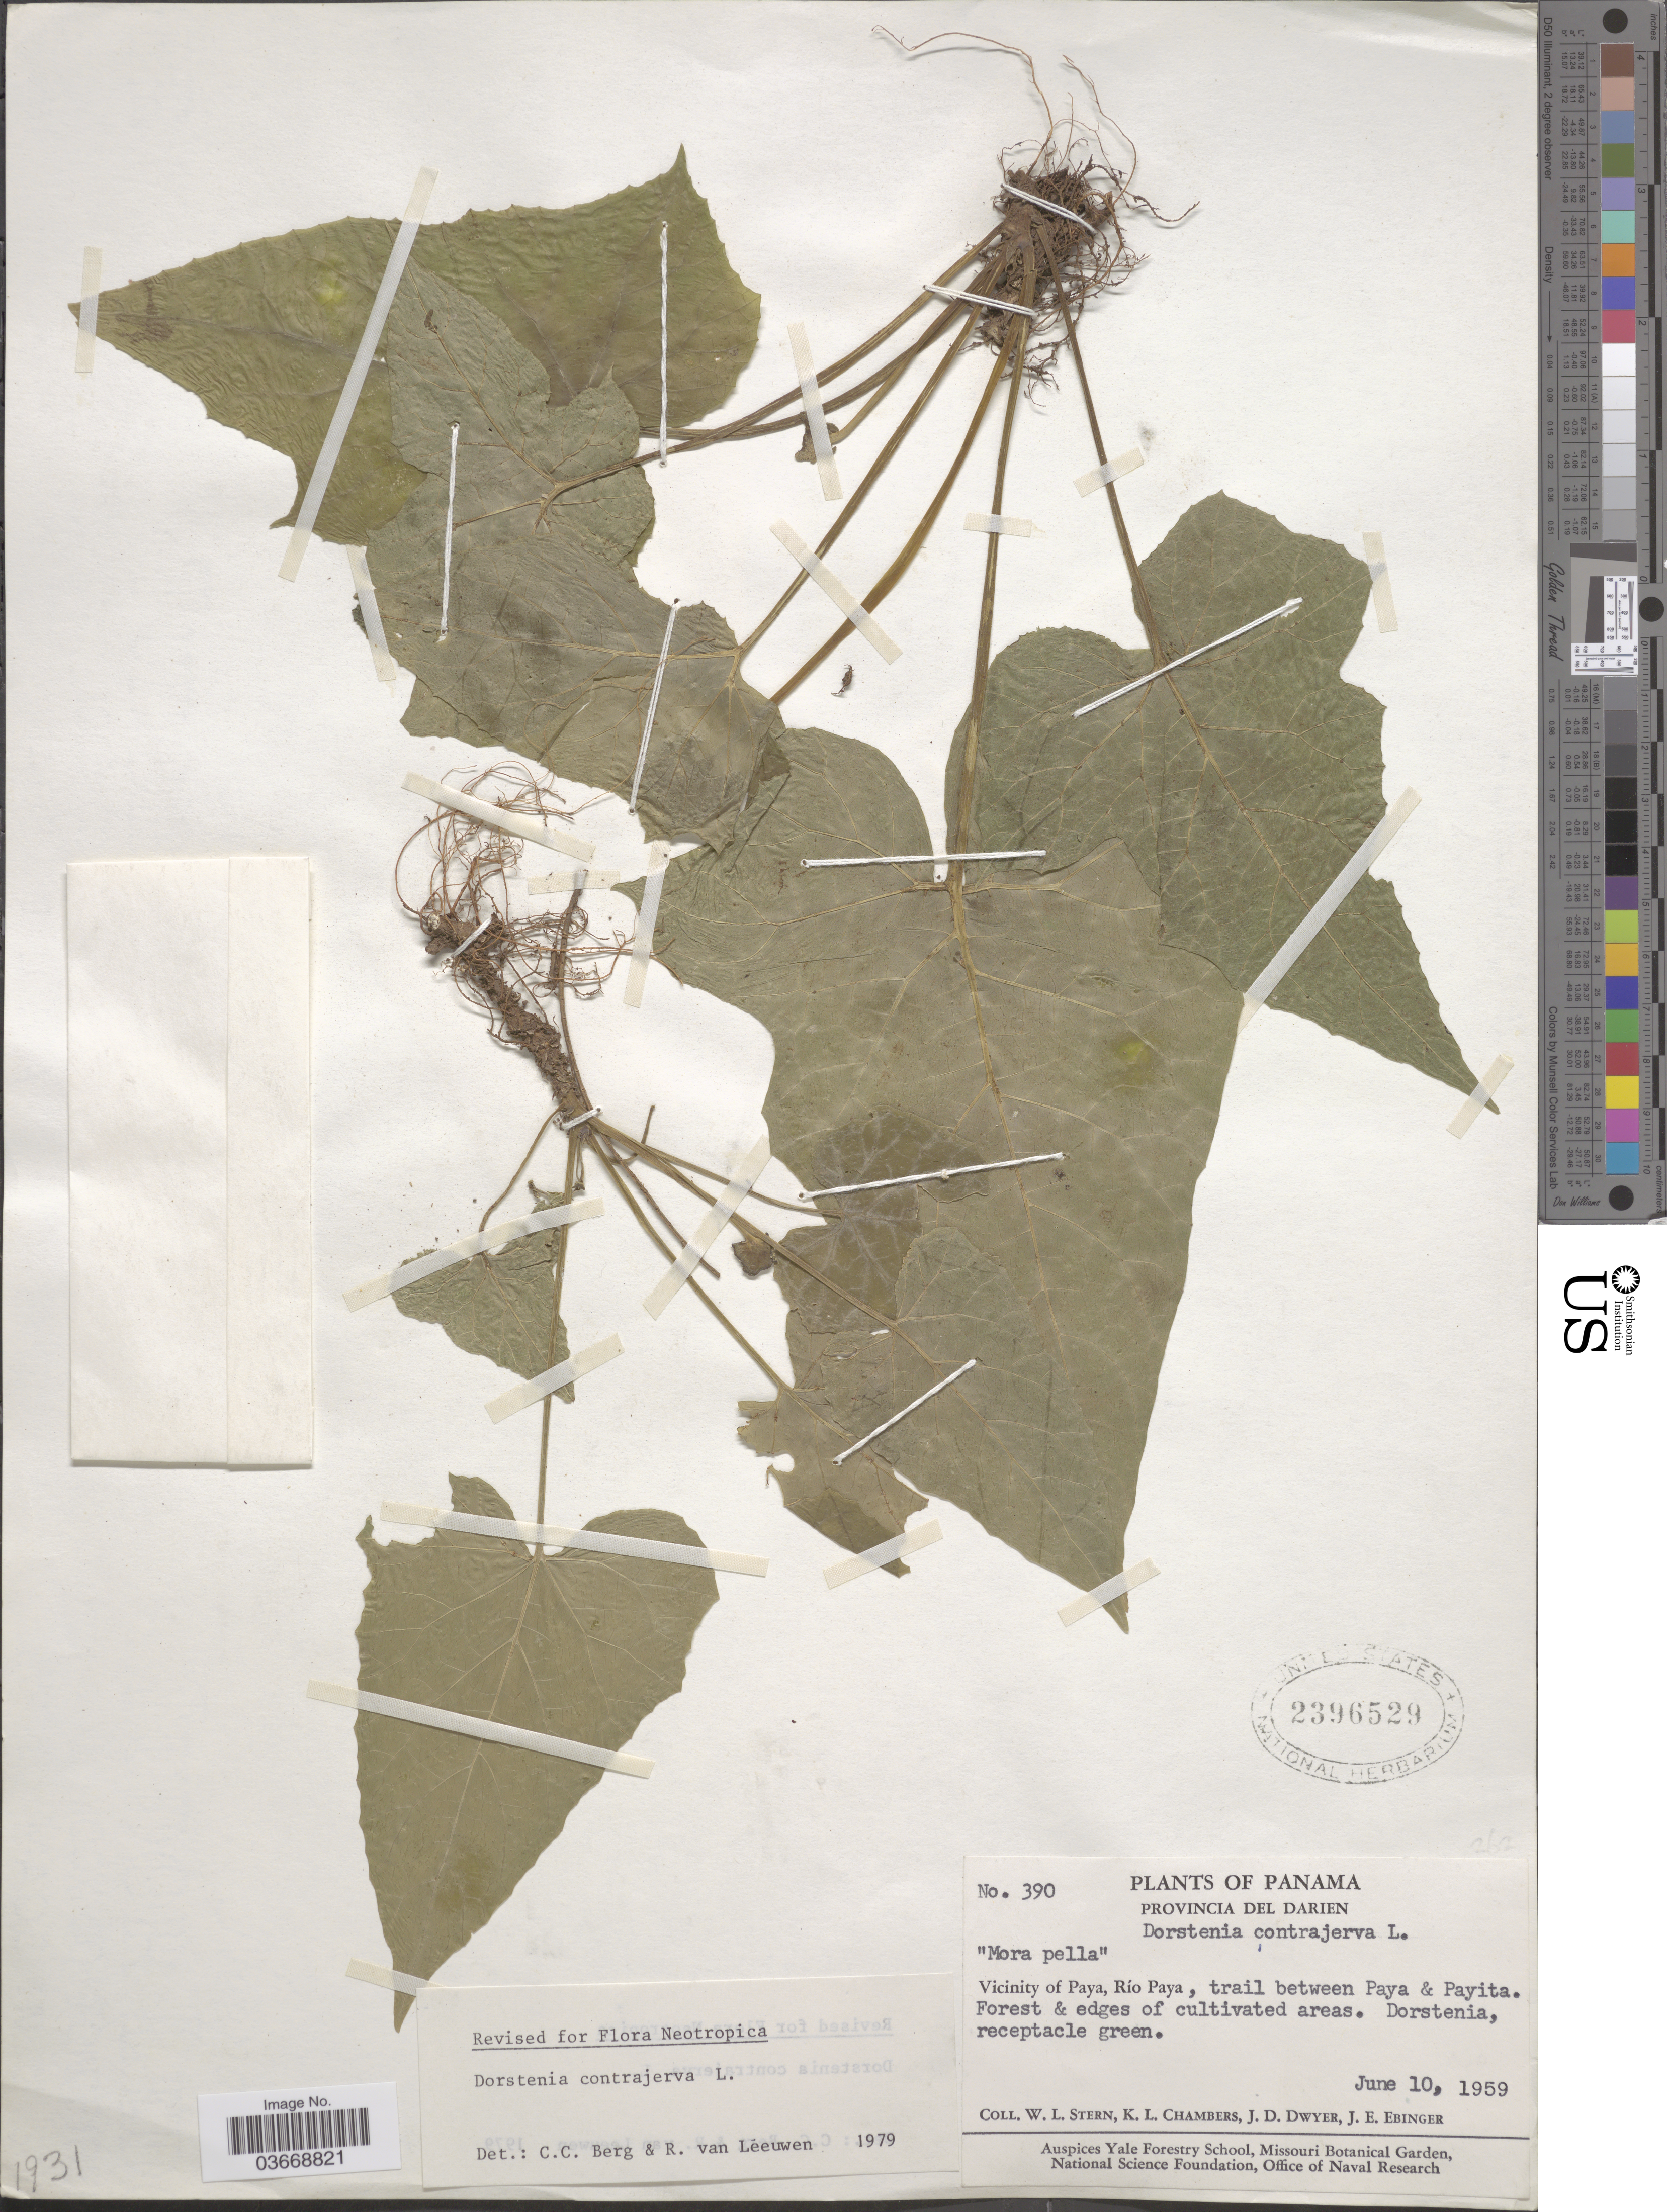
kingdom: Plantae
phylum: Tracheophyta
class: Magnoliopsida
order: Rosales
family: Moraceae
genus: Dorstenia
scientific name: Dorstenia contrajerva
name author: L.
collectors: W. L. Stern, K. Chambers, J. D. Dwyer & J. Ebinger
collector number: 390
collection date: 1959-06-10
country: Panama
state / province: Darien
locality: Provincia del Darien. Vicinity of Paya, Río Paya, trail between Paya & Payita.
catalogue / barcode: US 2396529